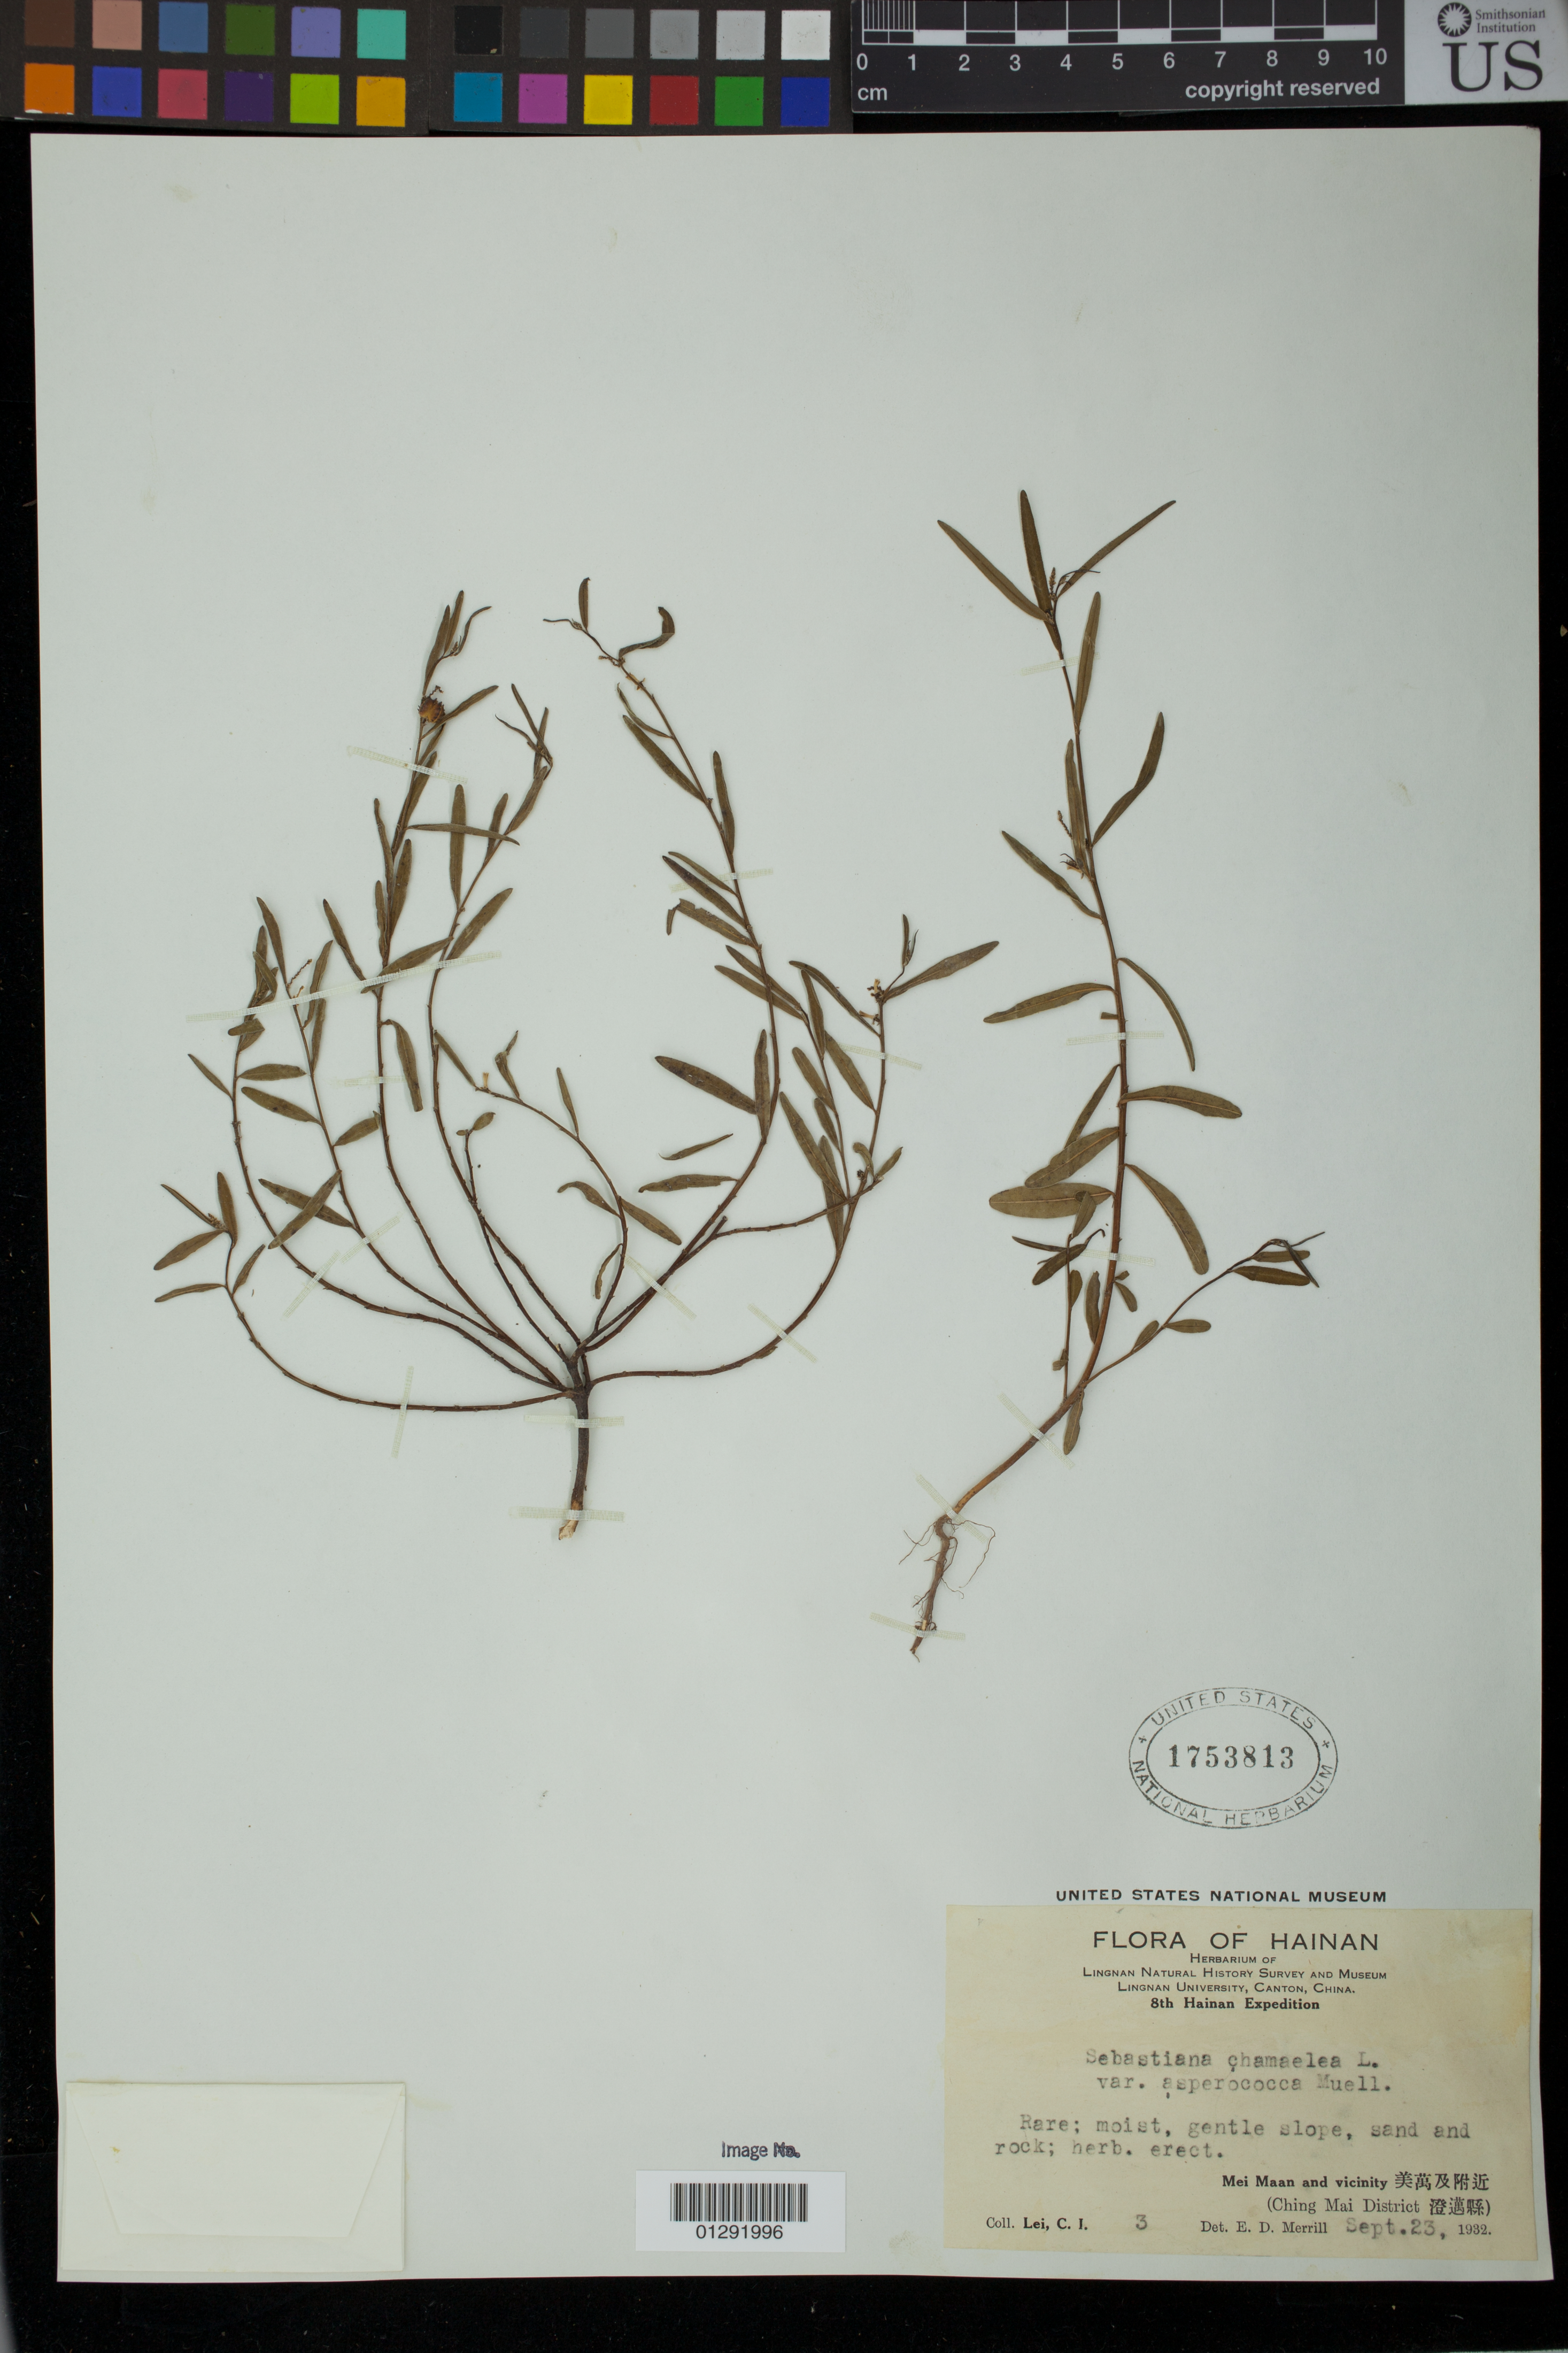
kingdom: Plantae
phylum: Tracheophyta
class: Magnoliopsida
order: Malpighiales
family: Euphorbiaceae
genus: Sebastiania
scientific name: Sebastiania chamaelea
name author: (L.) Müll. Arg.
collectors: C. I. Lei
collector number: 3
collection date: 1932-09-23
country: China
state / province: Hainan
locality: Mei Maan and vicinity. Ching Mai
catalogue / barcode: US 1753813